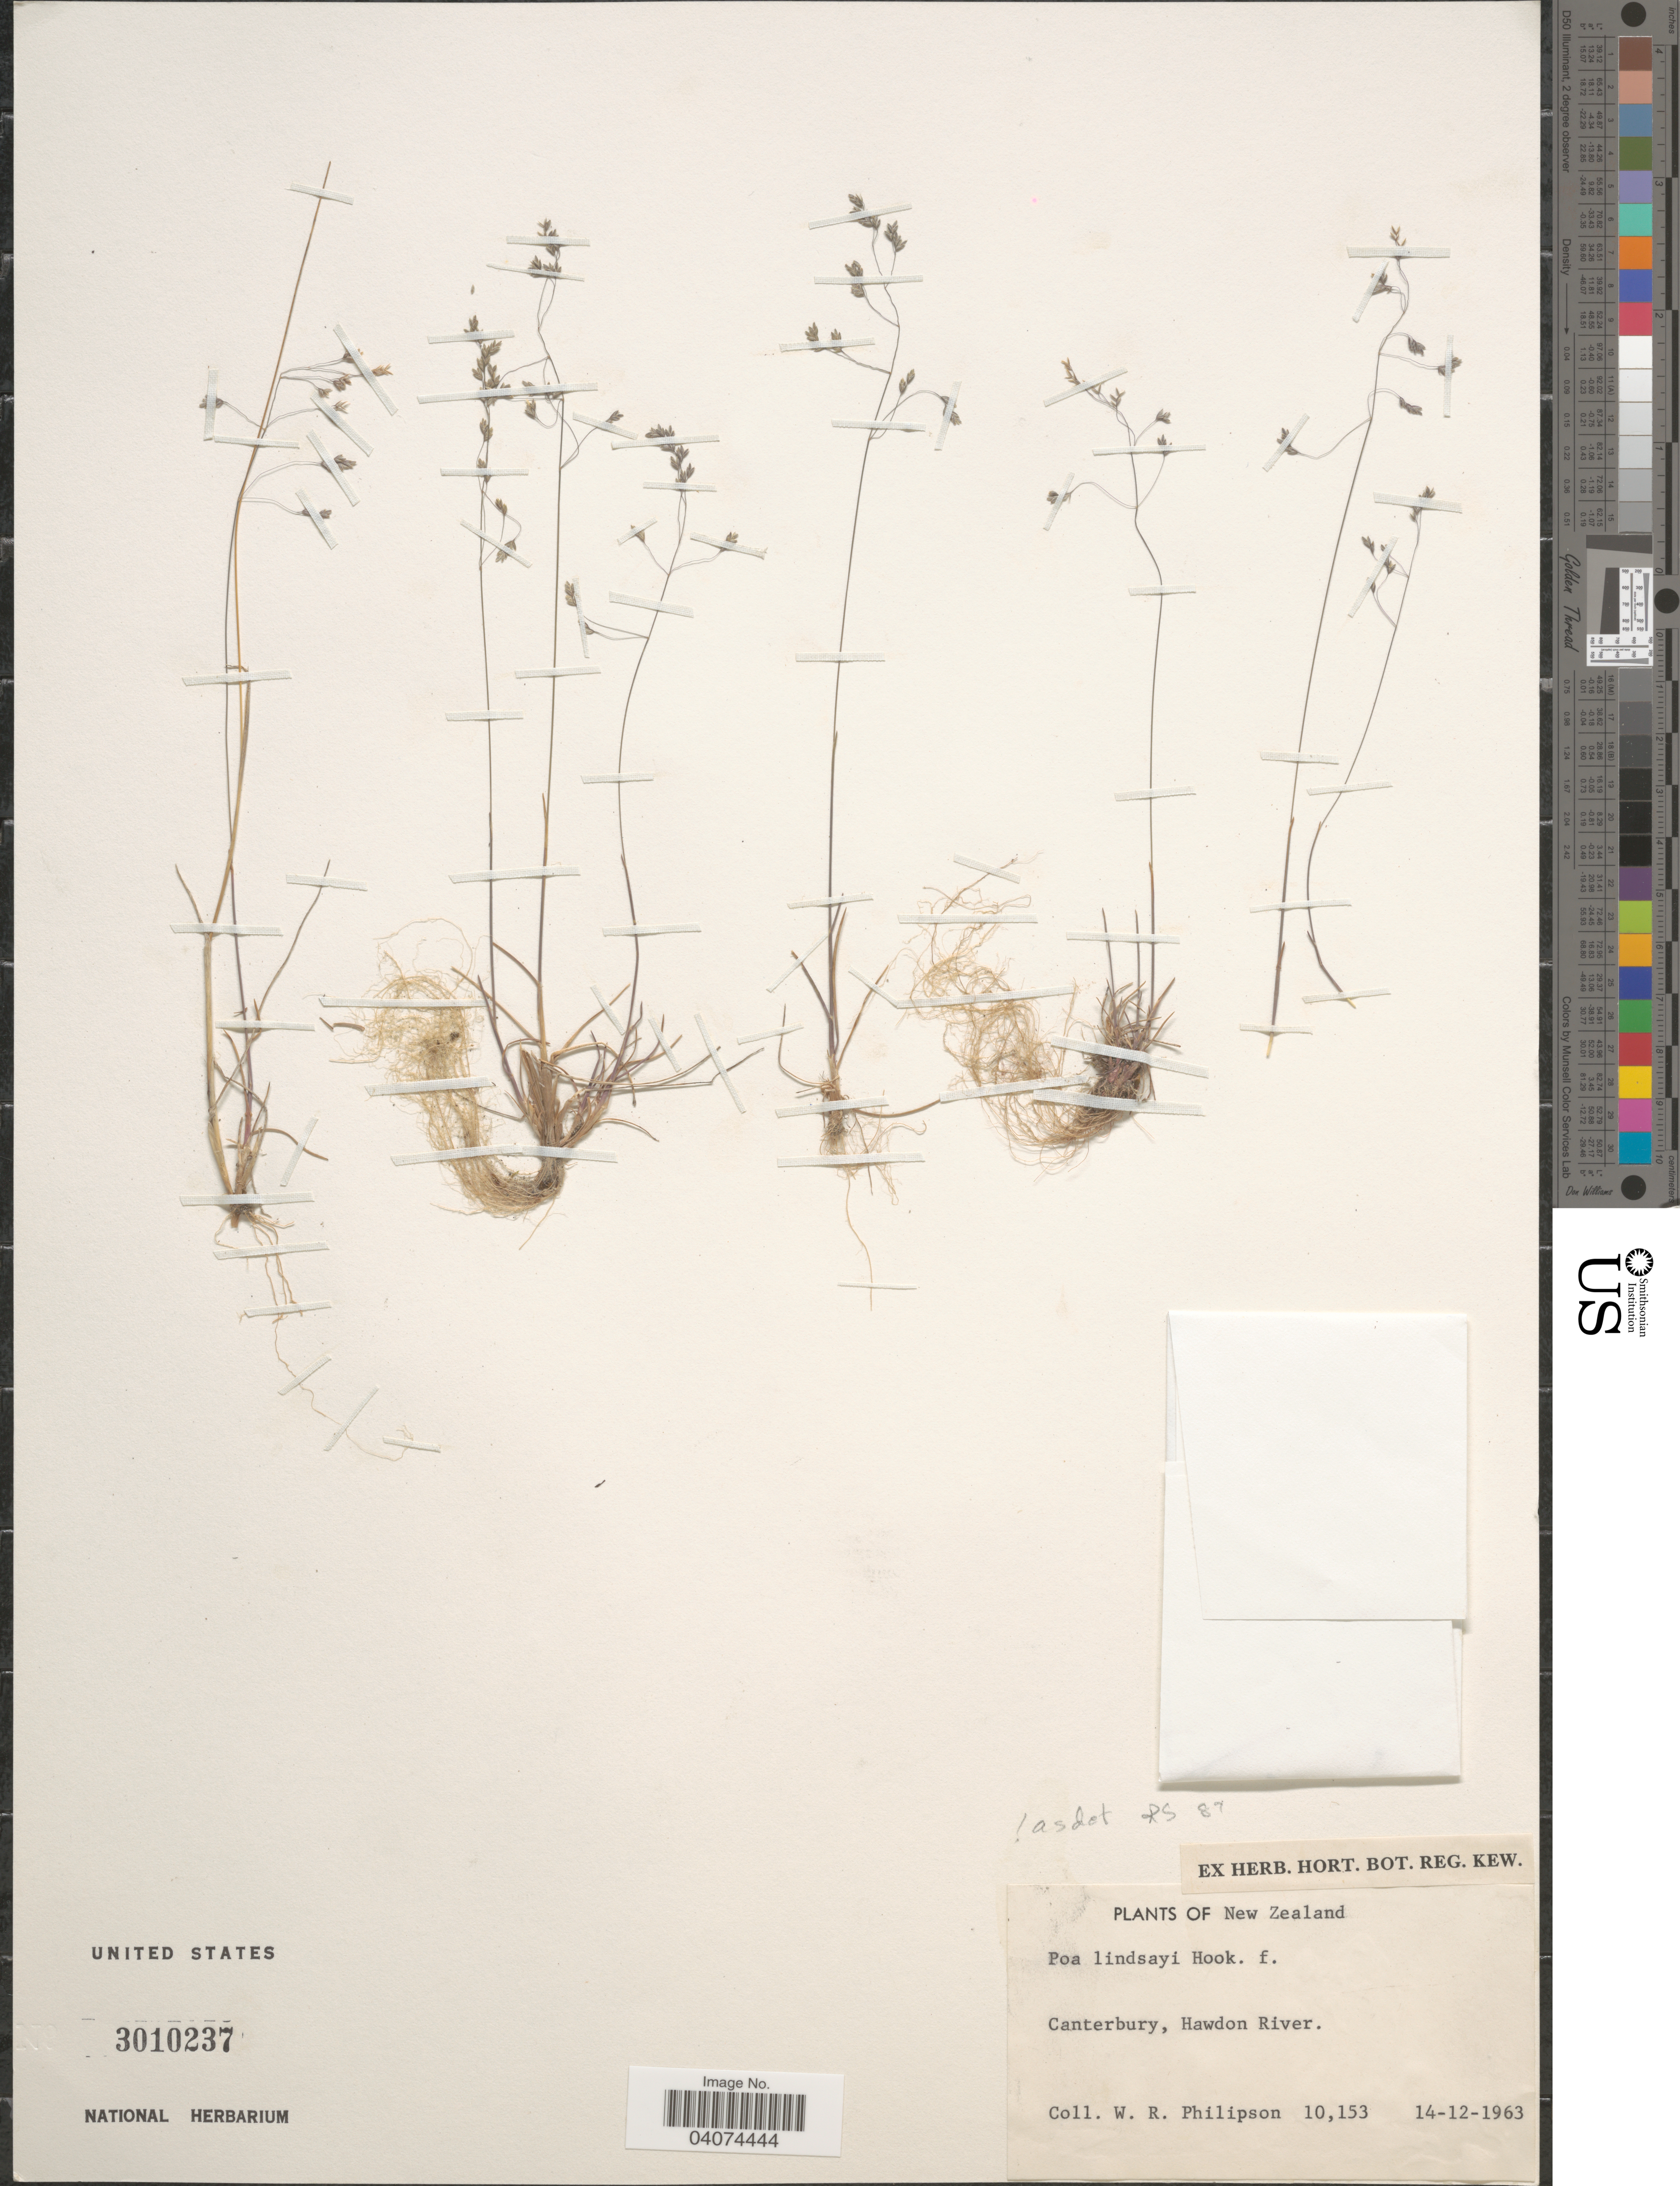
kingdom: Plantae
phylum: Tracheophyta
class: Liliopsida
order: Poales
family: Poaceae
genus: Poa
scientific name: Poa lindsayi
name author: Hook. f.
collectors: W. R. Philipson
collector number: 10153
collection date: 1963-12-14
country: New Zealand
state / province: Canterbury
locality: Hawdon River.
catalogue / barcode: US 3010237